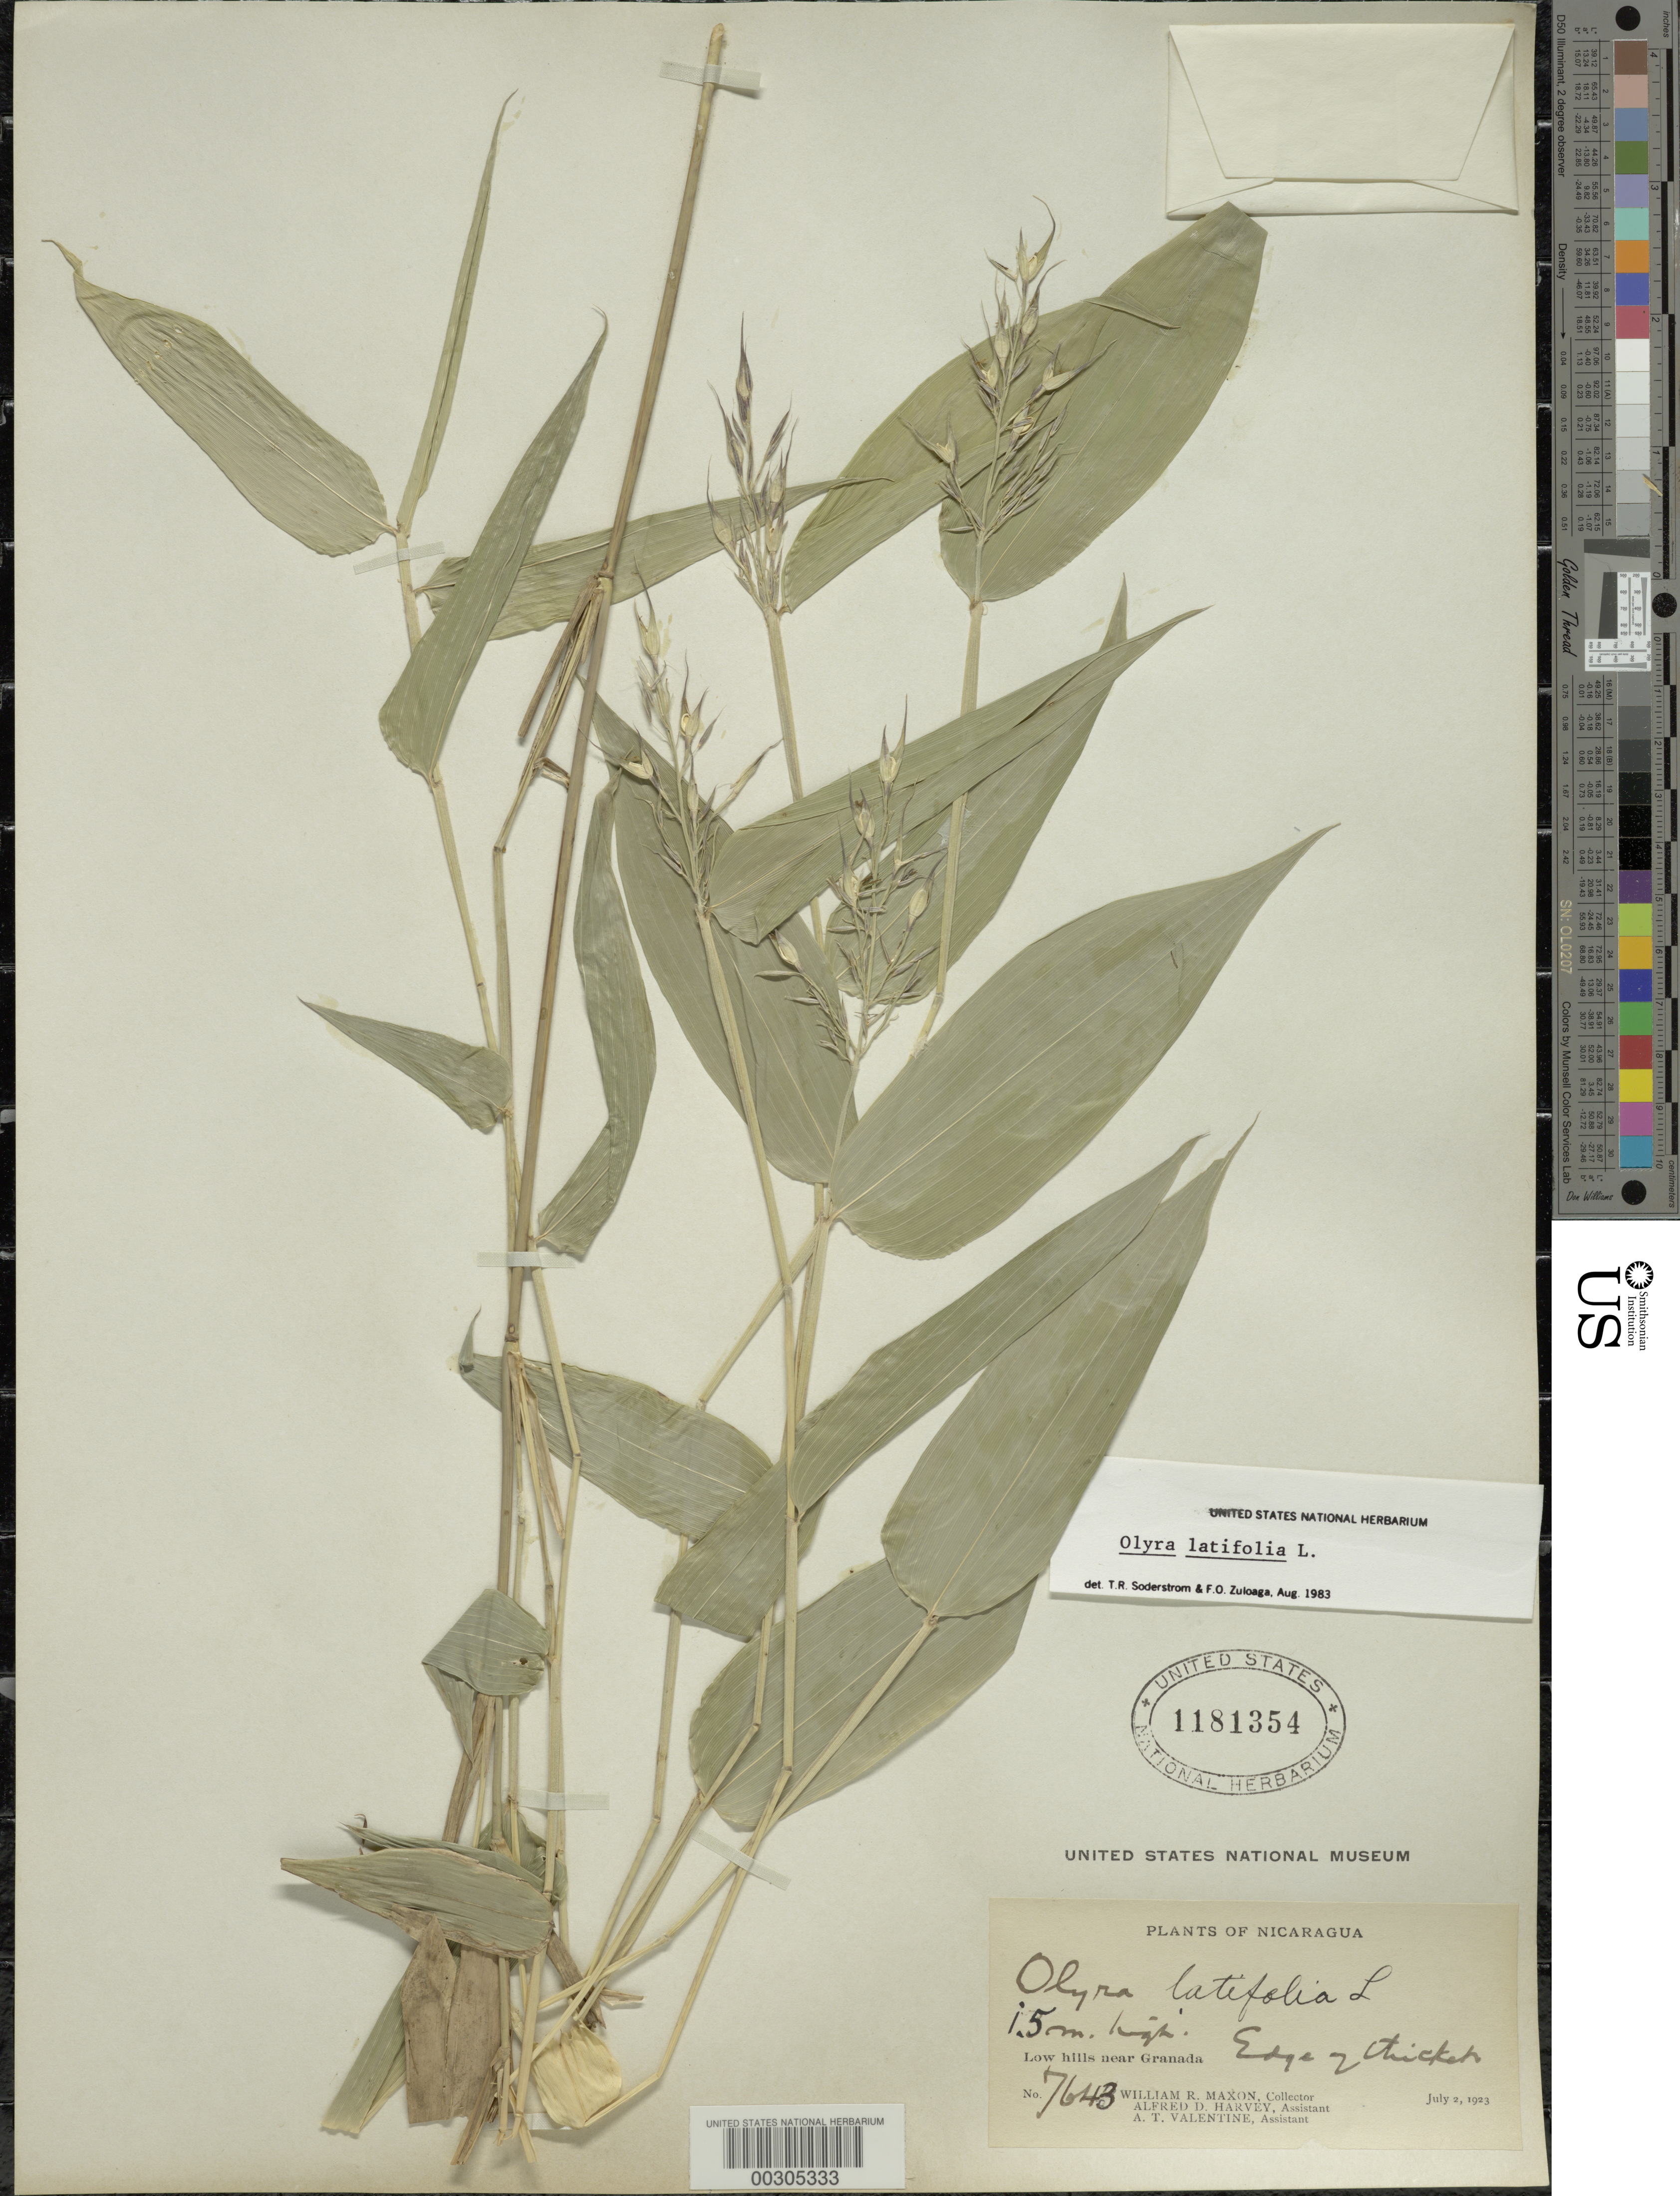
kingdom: Plantae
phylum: Tracheophyta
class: Liliopsida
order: Poales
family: Poaceae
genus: Olyra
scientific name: Olyra latifolia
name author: L.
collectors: W. R. Maxon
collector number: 7643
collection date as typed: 02 Jul 1923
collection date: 1923-07-02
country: Nicaragua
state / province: Granada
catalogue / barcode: US 1181354